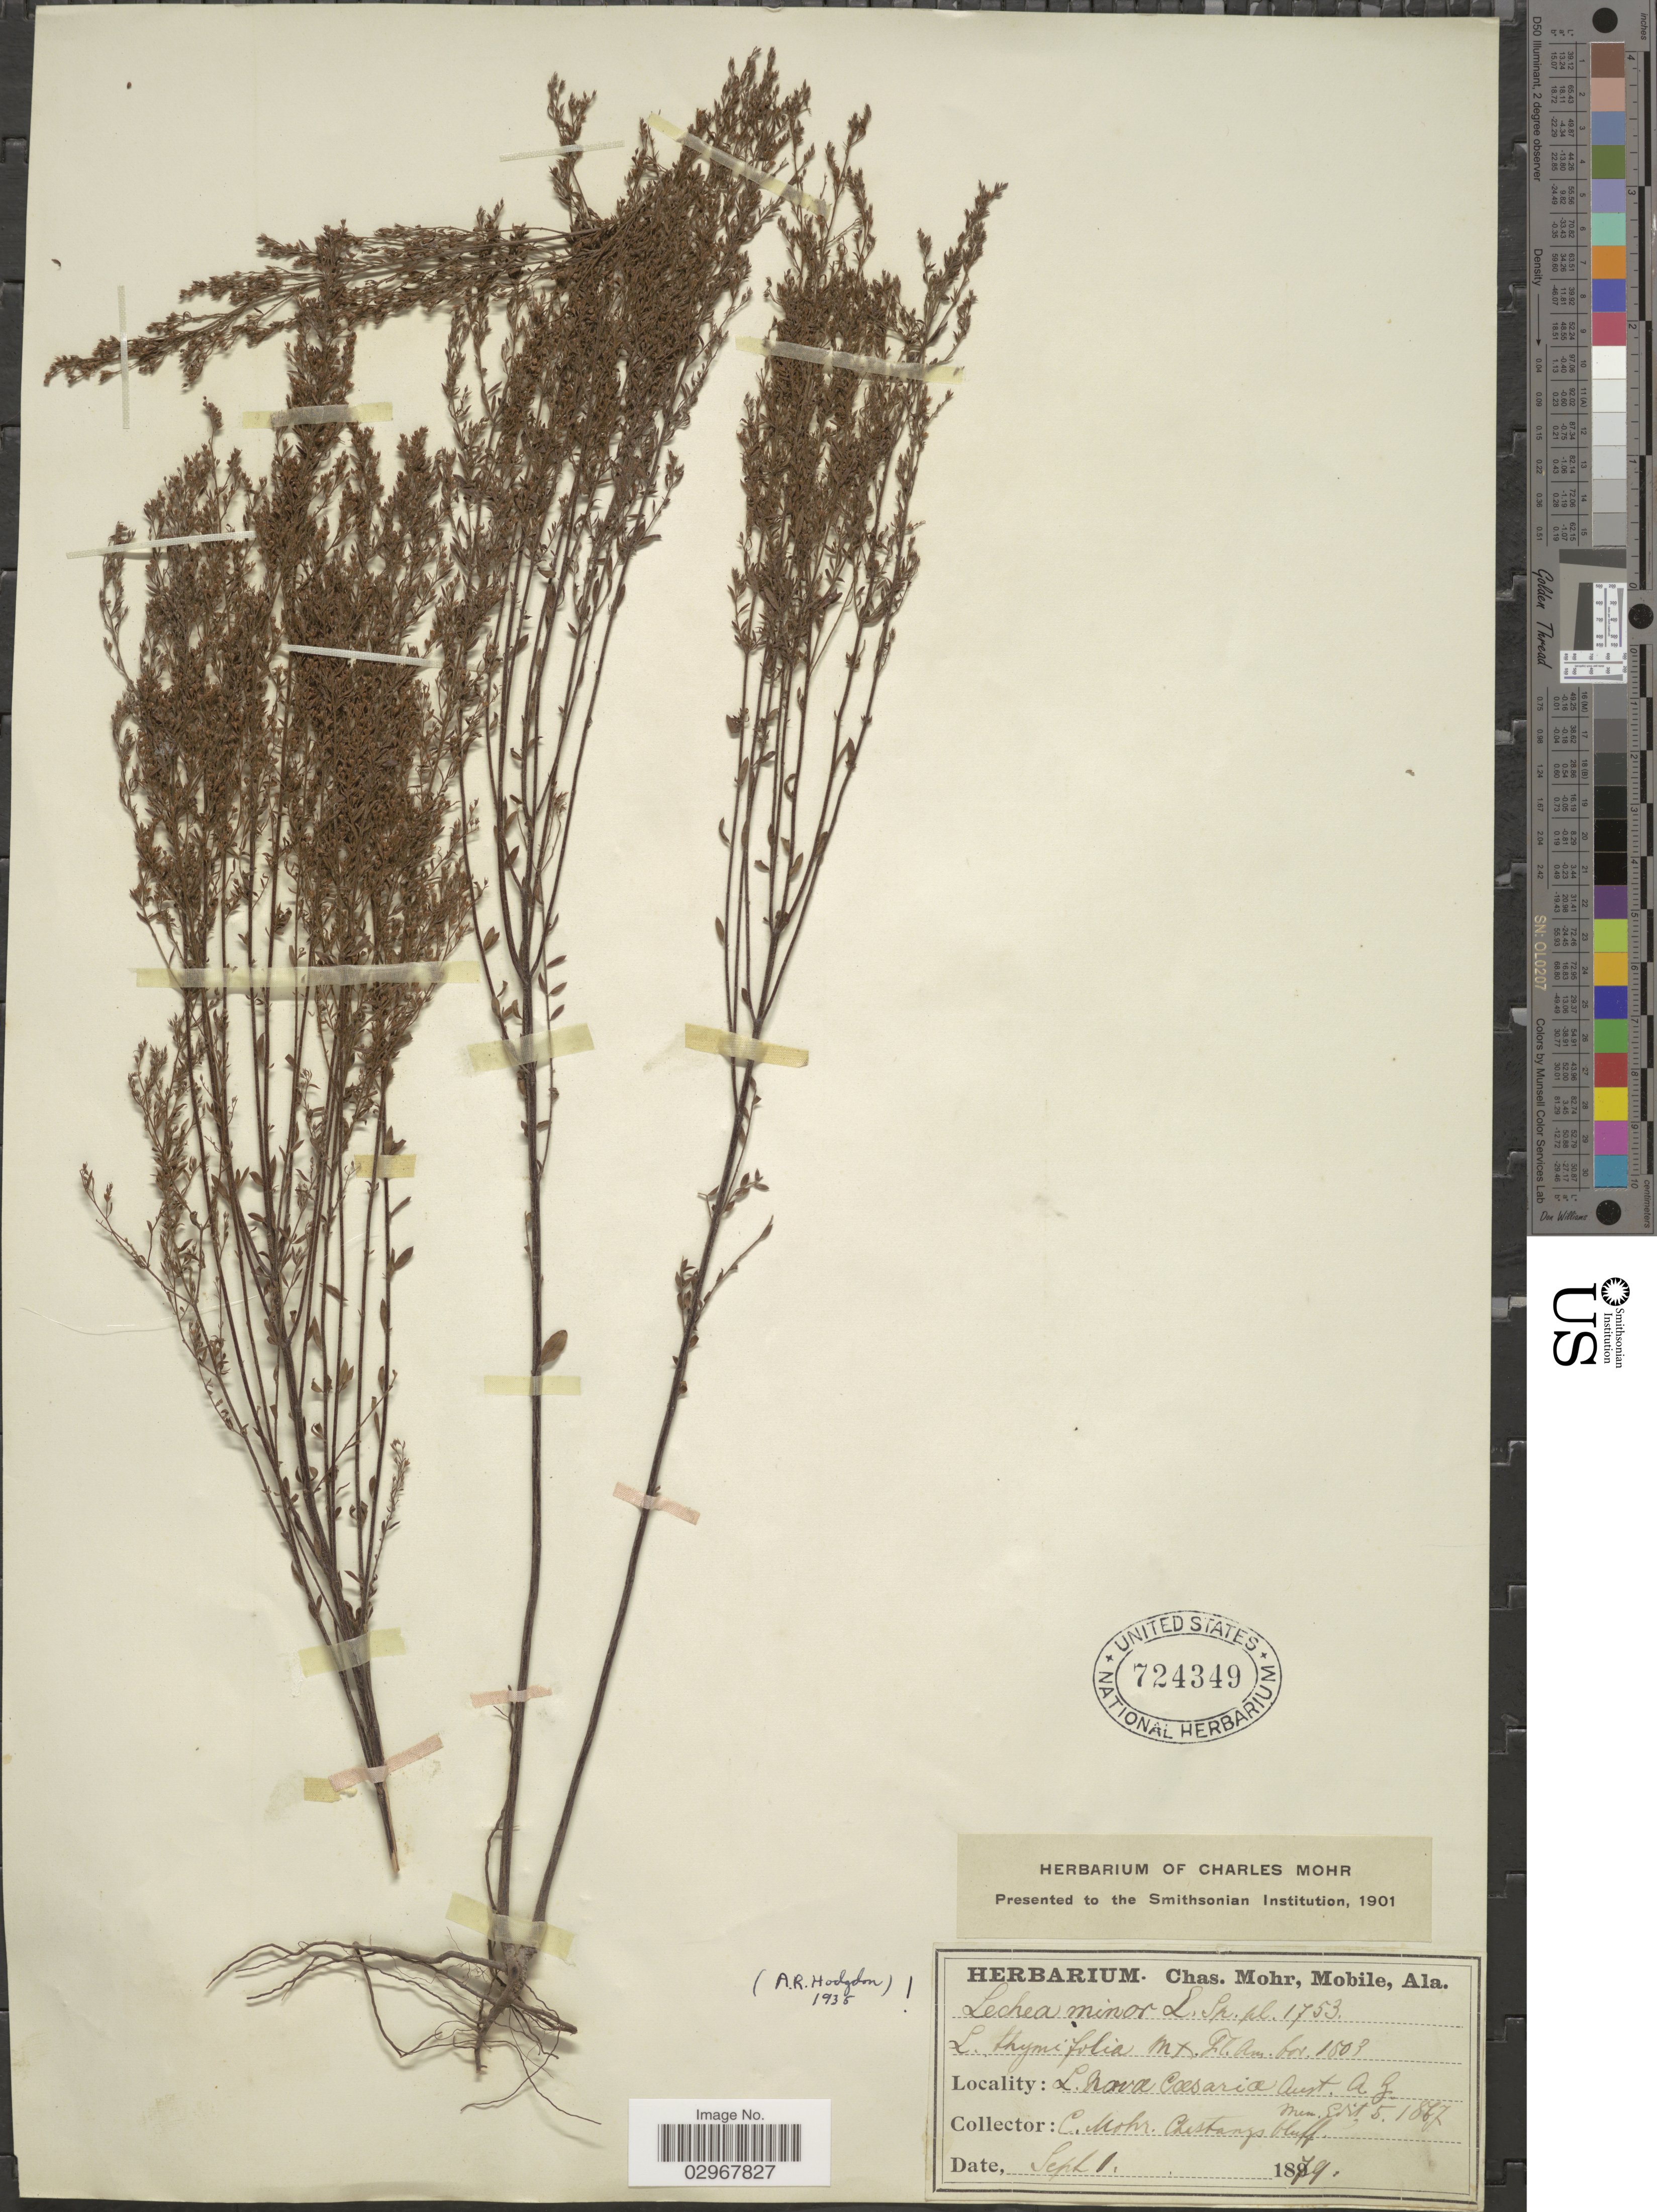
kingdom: Plantae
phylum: Tracheophyta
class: Magnoliopsida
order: Malvales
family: Cistaceae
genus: Lechea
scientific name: Lechea minor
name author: L.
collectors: C. T. Mohr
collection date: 1879-09-01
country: United States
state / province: New Jersey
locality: L. Nova Caesaria Ouest A.G. [interpreted]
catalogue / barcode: US 724349